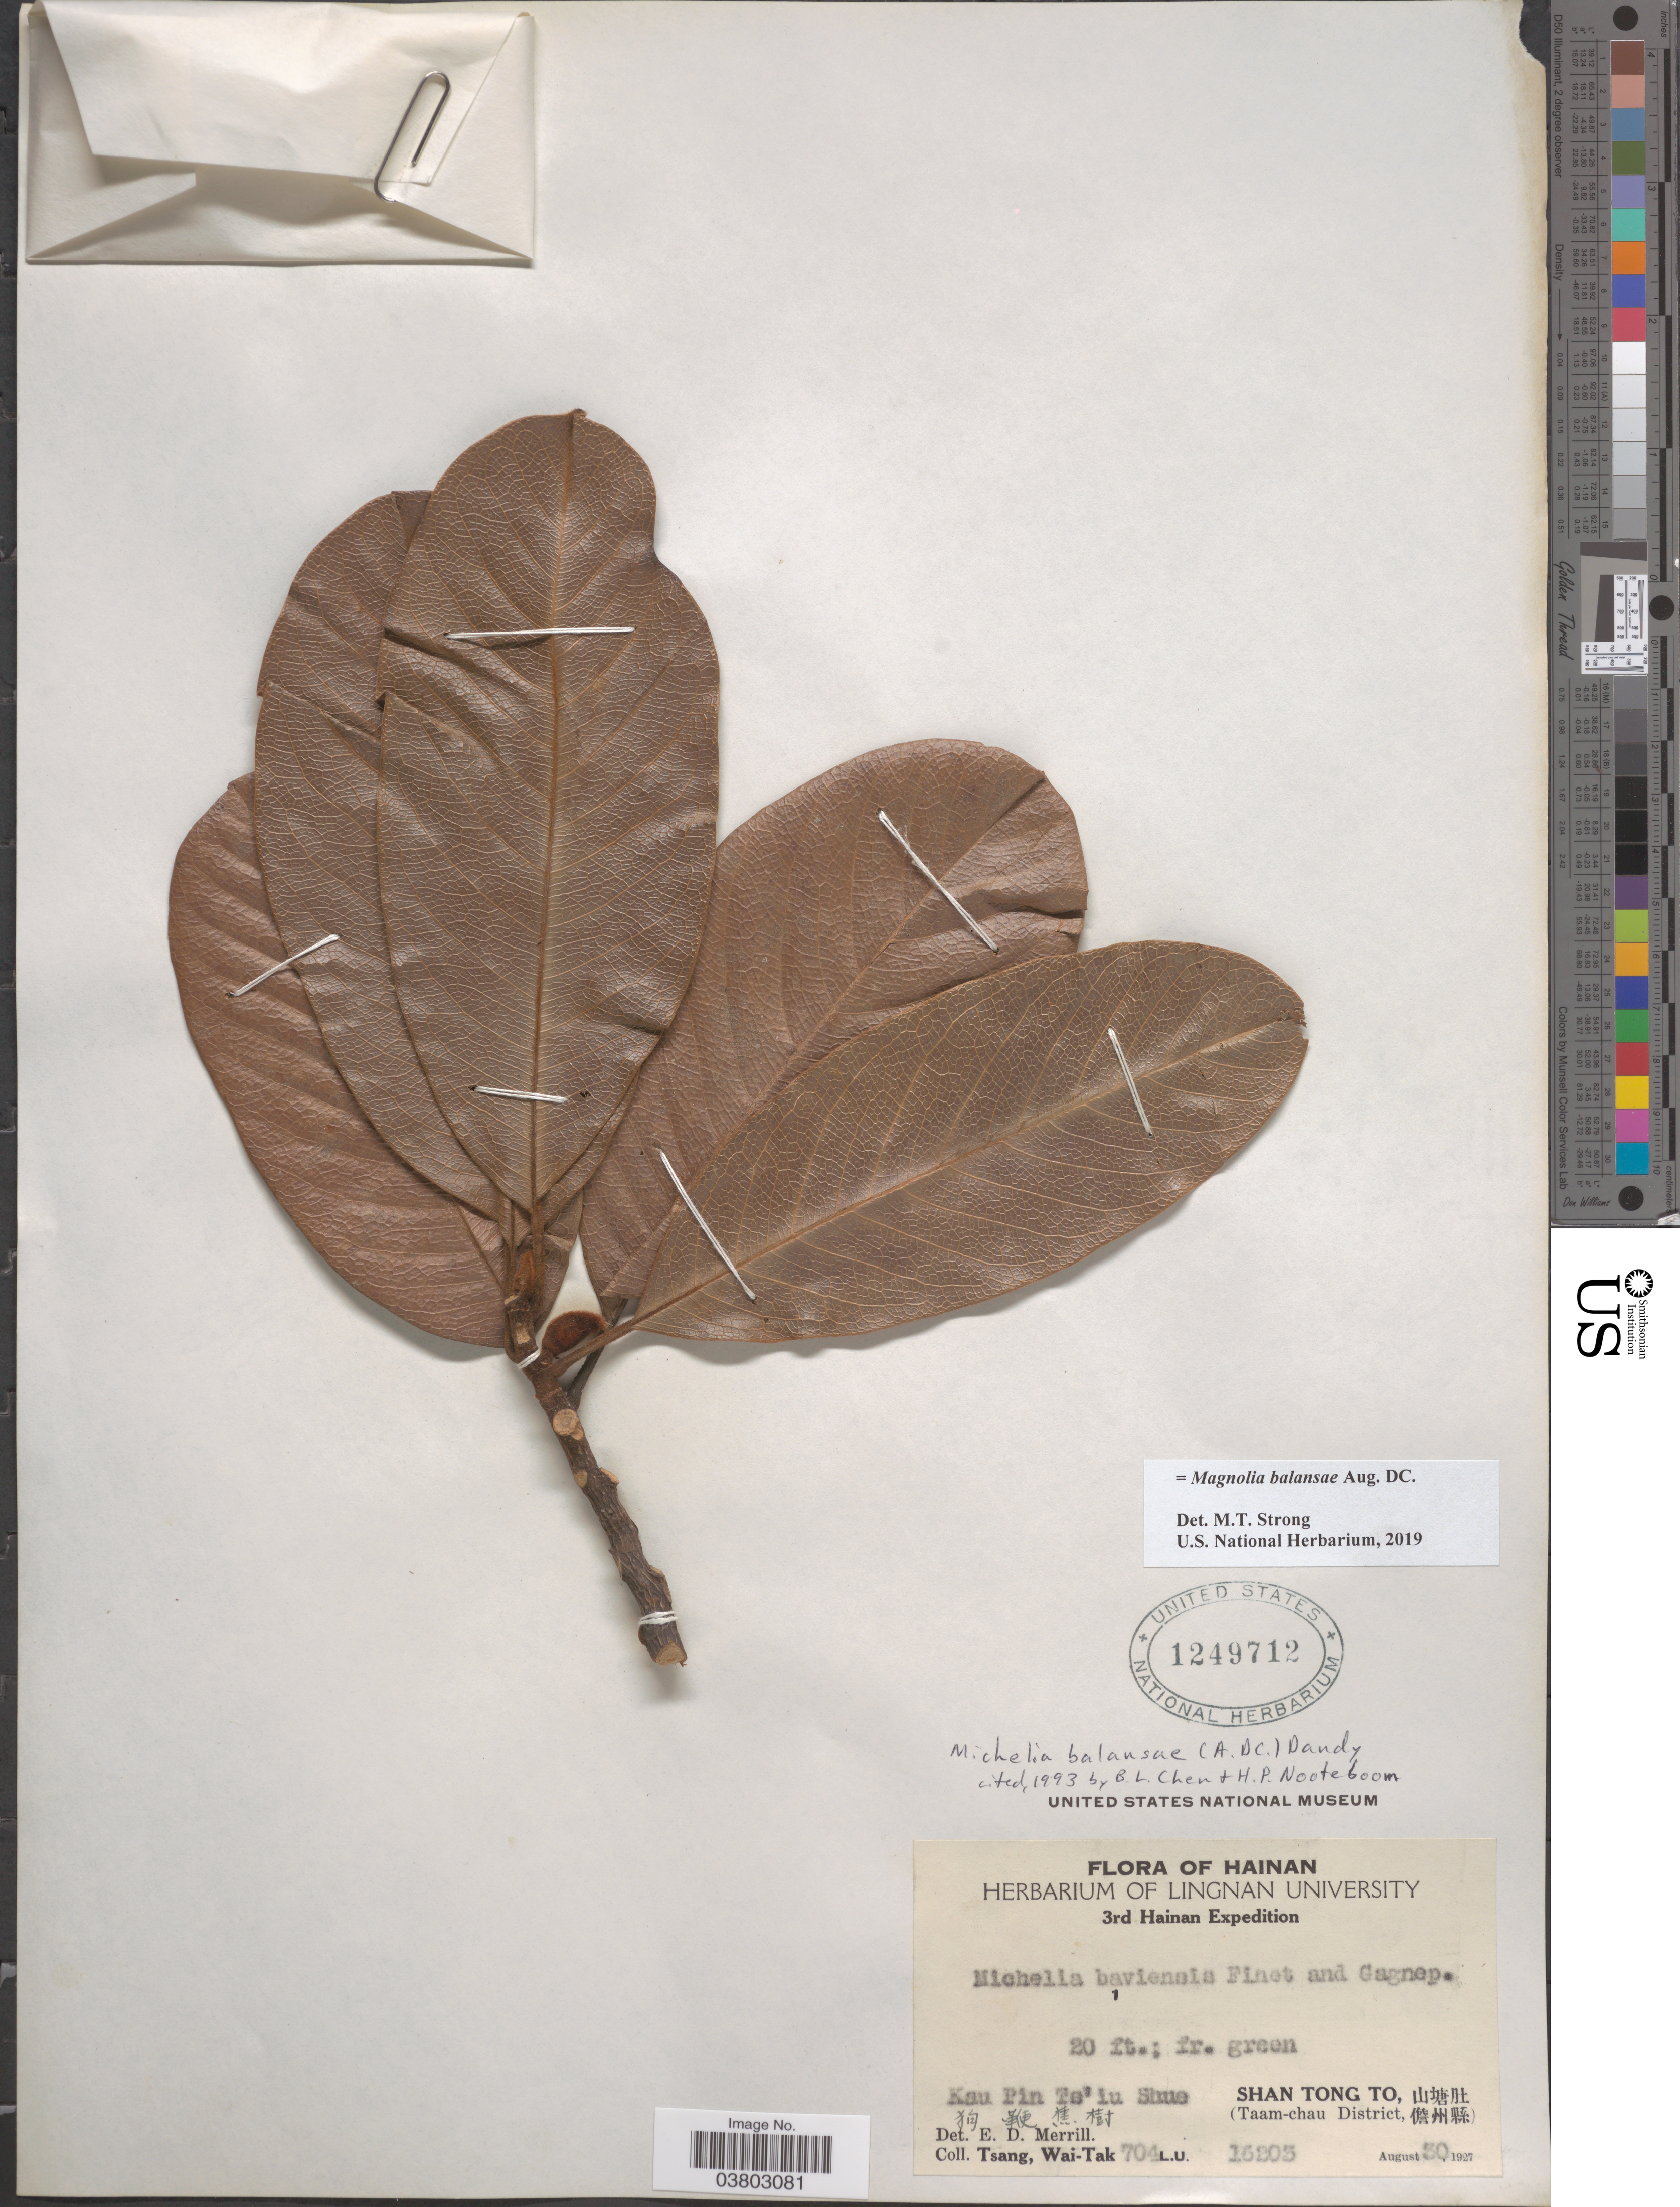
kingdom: Plantae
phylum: Tracheophyta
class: Magnoliopsida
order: Magnoliales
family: Magnoliaceae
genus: Magnolia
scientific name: Magnolia balansae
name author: Aug. DC.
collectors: W. T. Tsang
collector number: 704LU16203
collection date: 1927-08-30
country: China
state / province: Hainan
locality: Kau Pin Ts'iu Shue X. Shan Tong To, X. (Taam-chau District, X).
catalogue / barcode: US 1249712